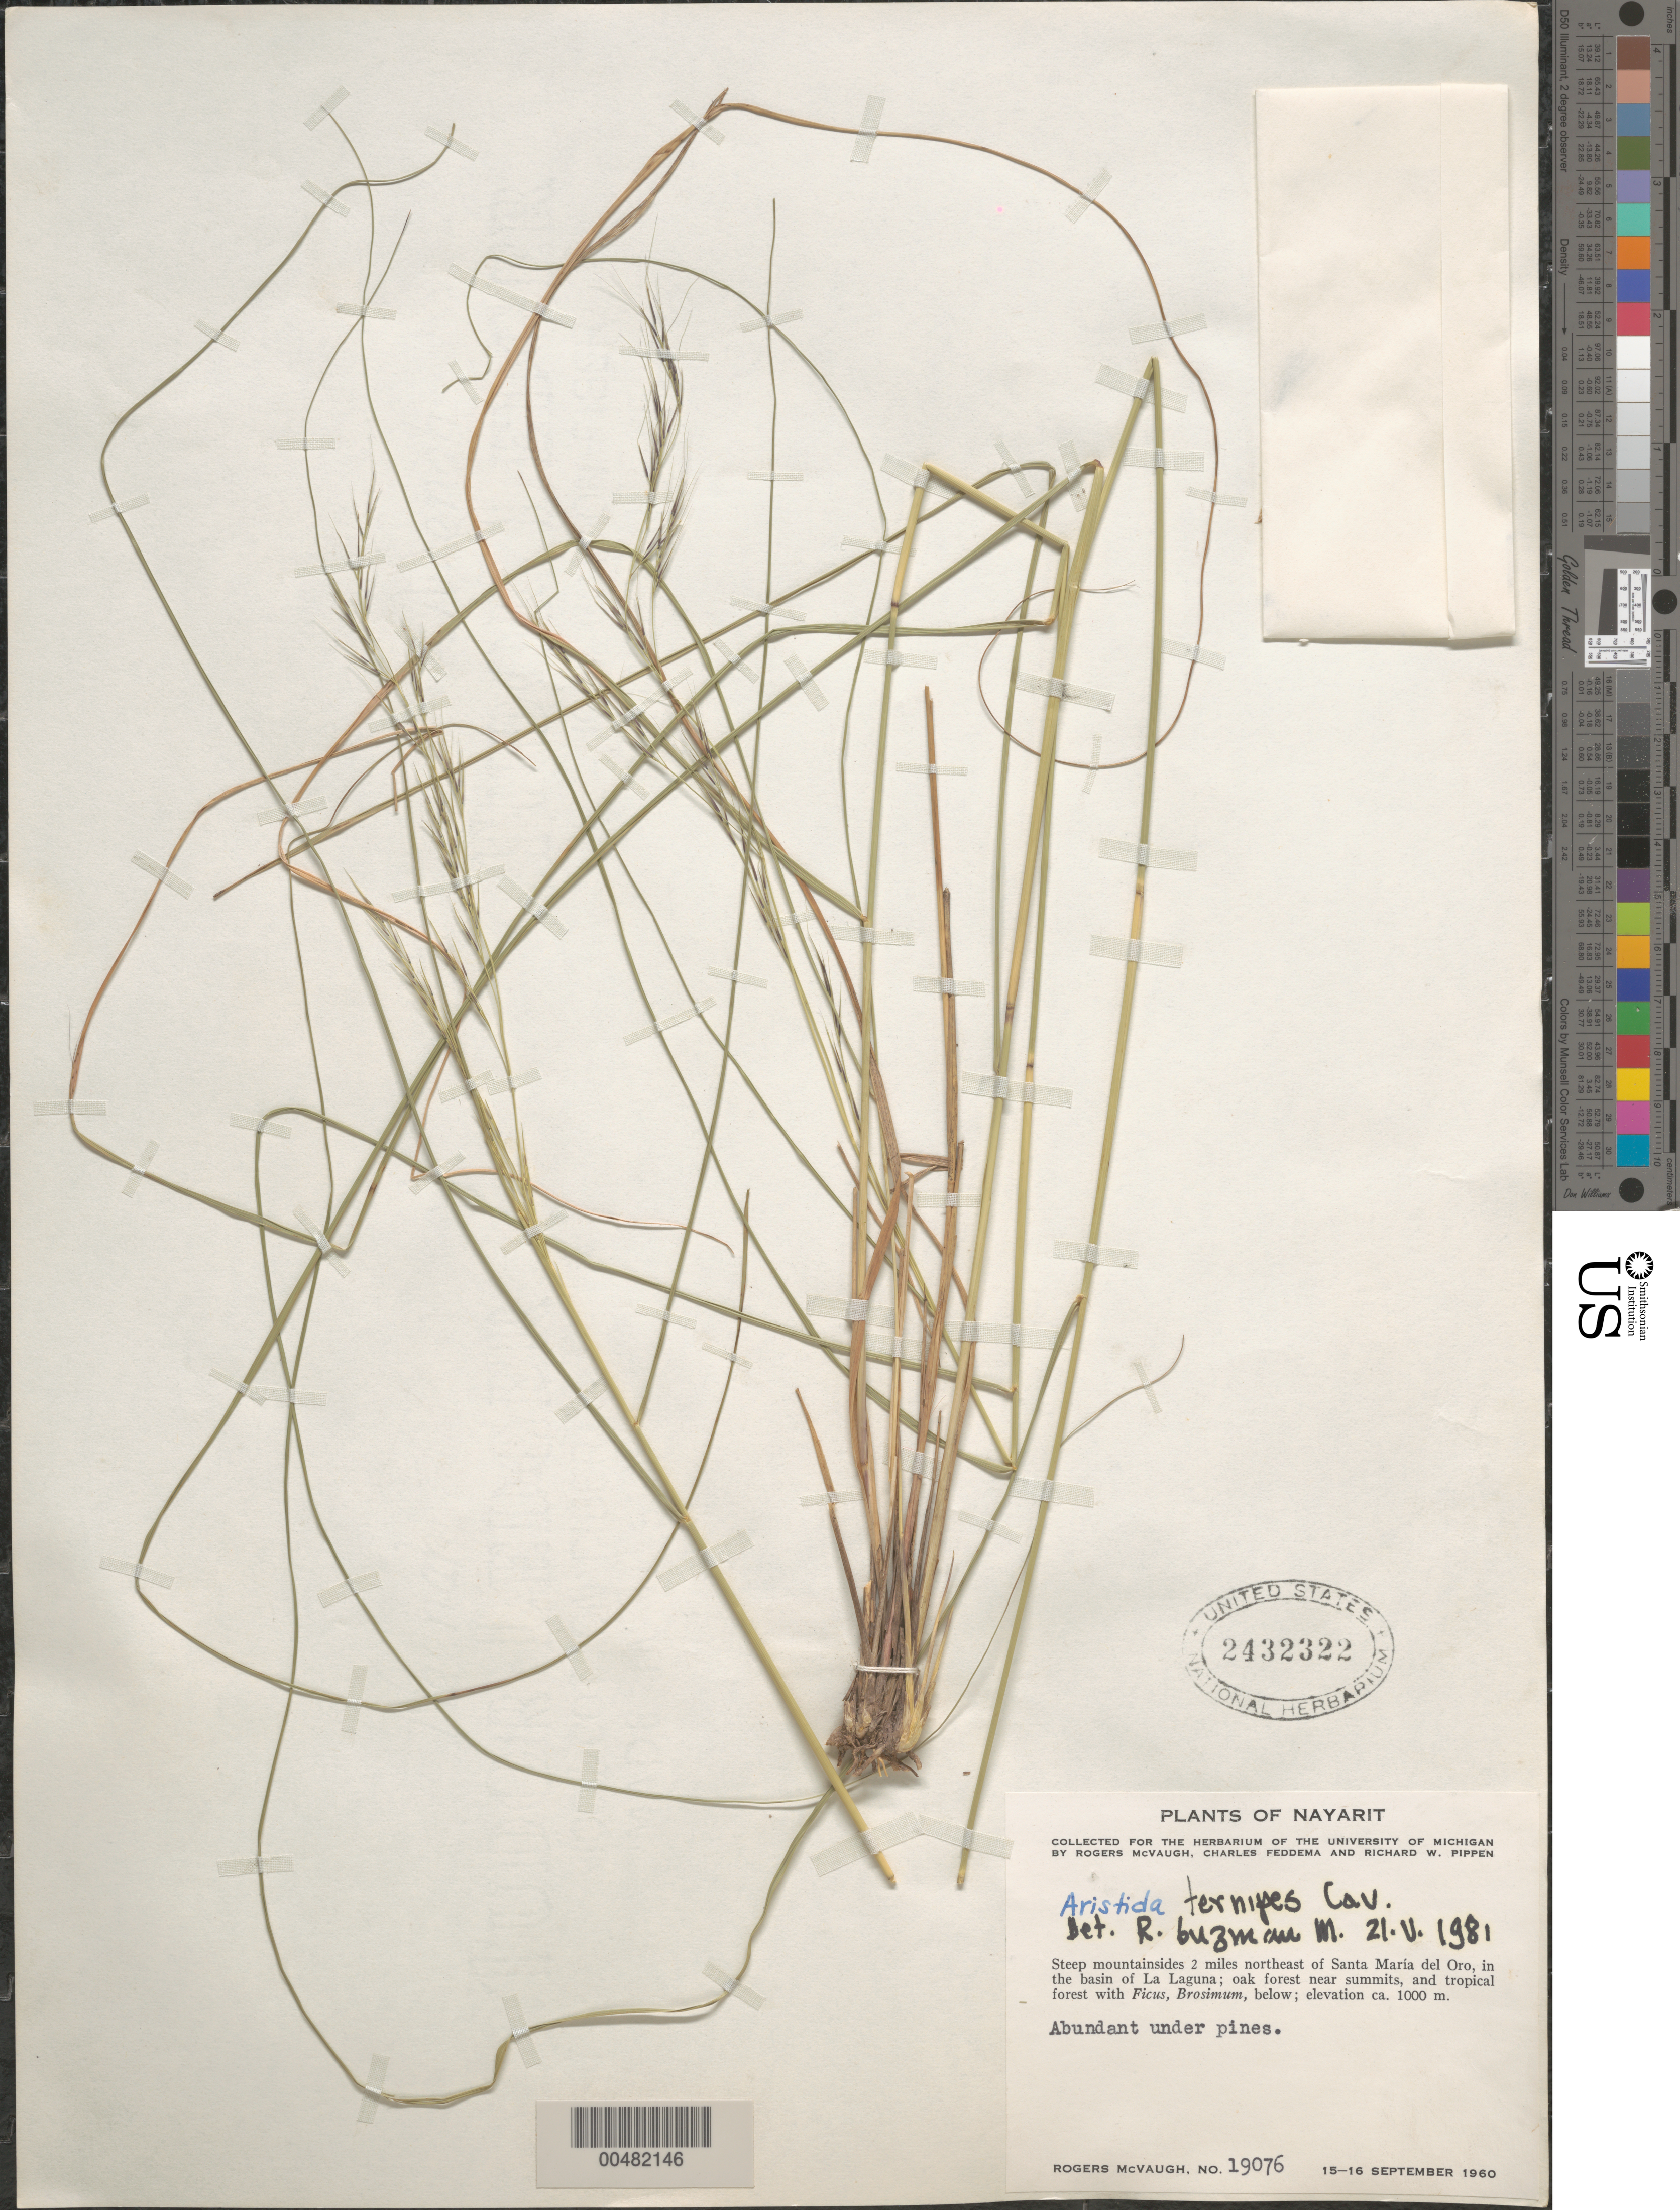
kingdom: Plantae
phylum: Tracheophyta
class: Liliopsida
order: Poales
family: Poaceae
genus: Aristida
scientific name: Aristida ternipes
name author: Cav.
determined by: Guzman-M., R.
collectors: R. McVaugh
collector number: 19076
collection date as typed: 15 Sep 1960 to 16 Sep 1960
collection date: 1960-09-15/1960-09-16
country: Mexico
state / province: Nayarit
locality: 2 mi NE of Santa María del Oro, in the basin of La Laguna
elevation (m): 100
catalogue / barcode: US 2432322